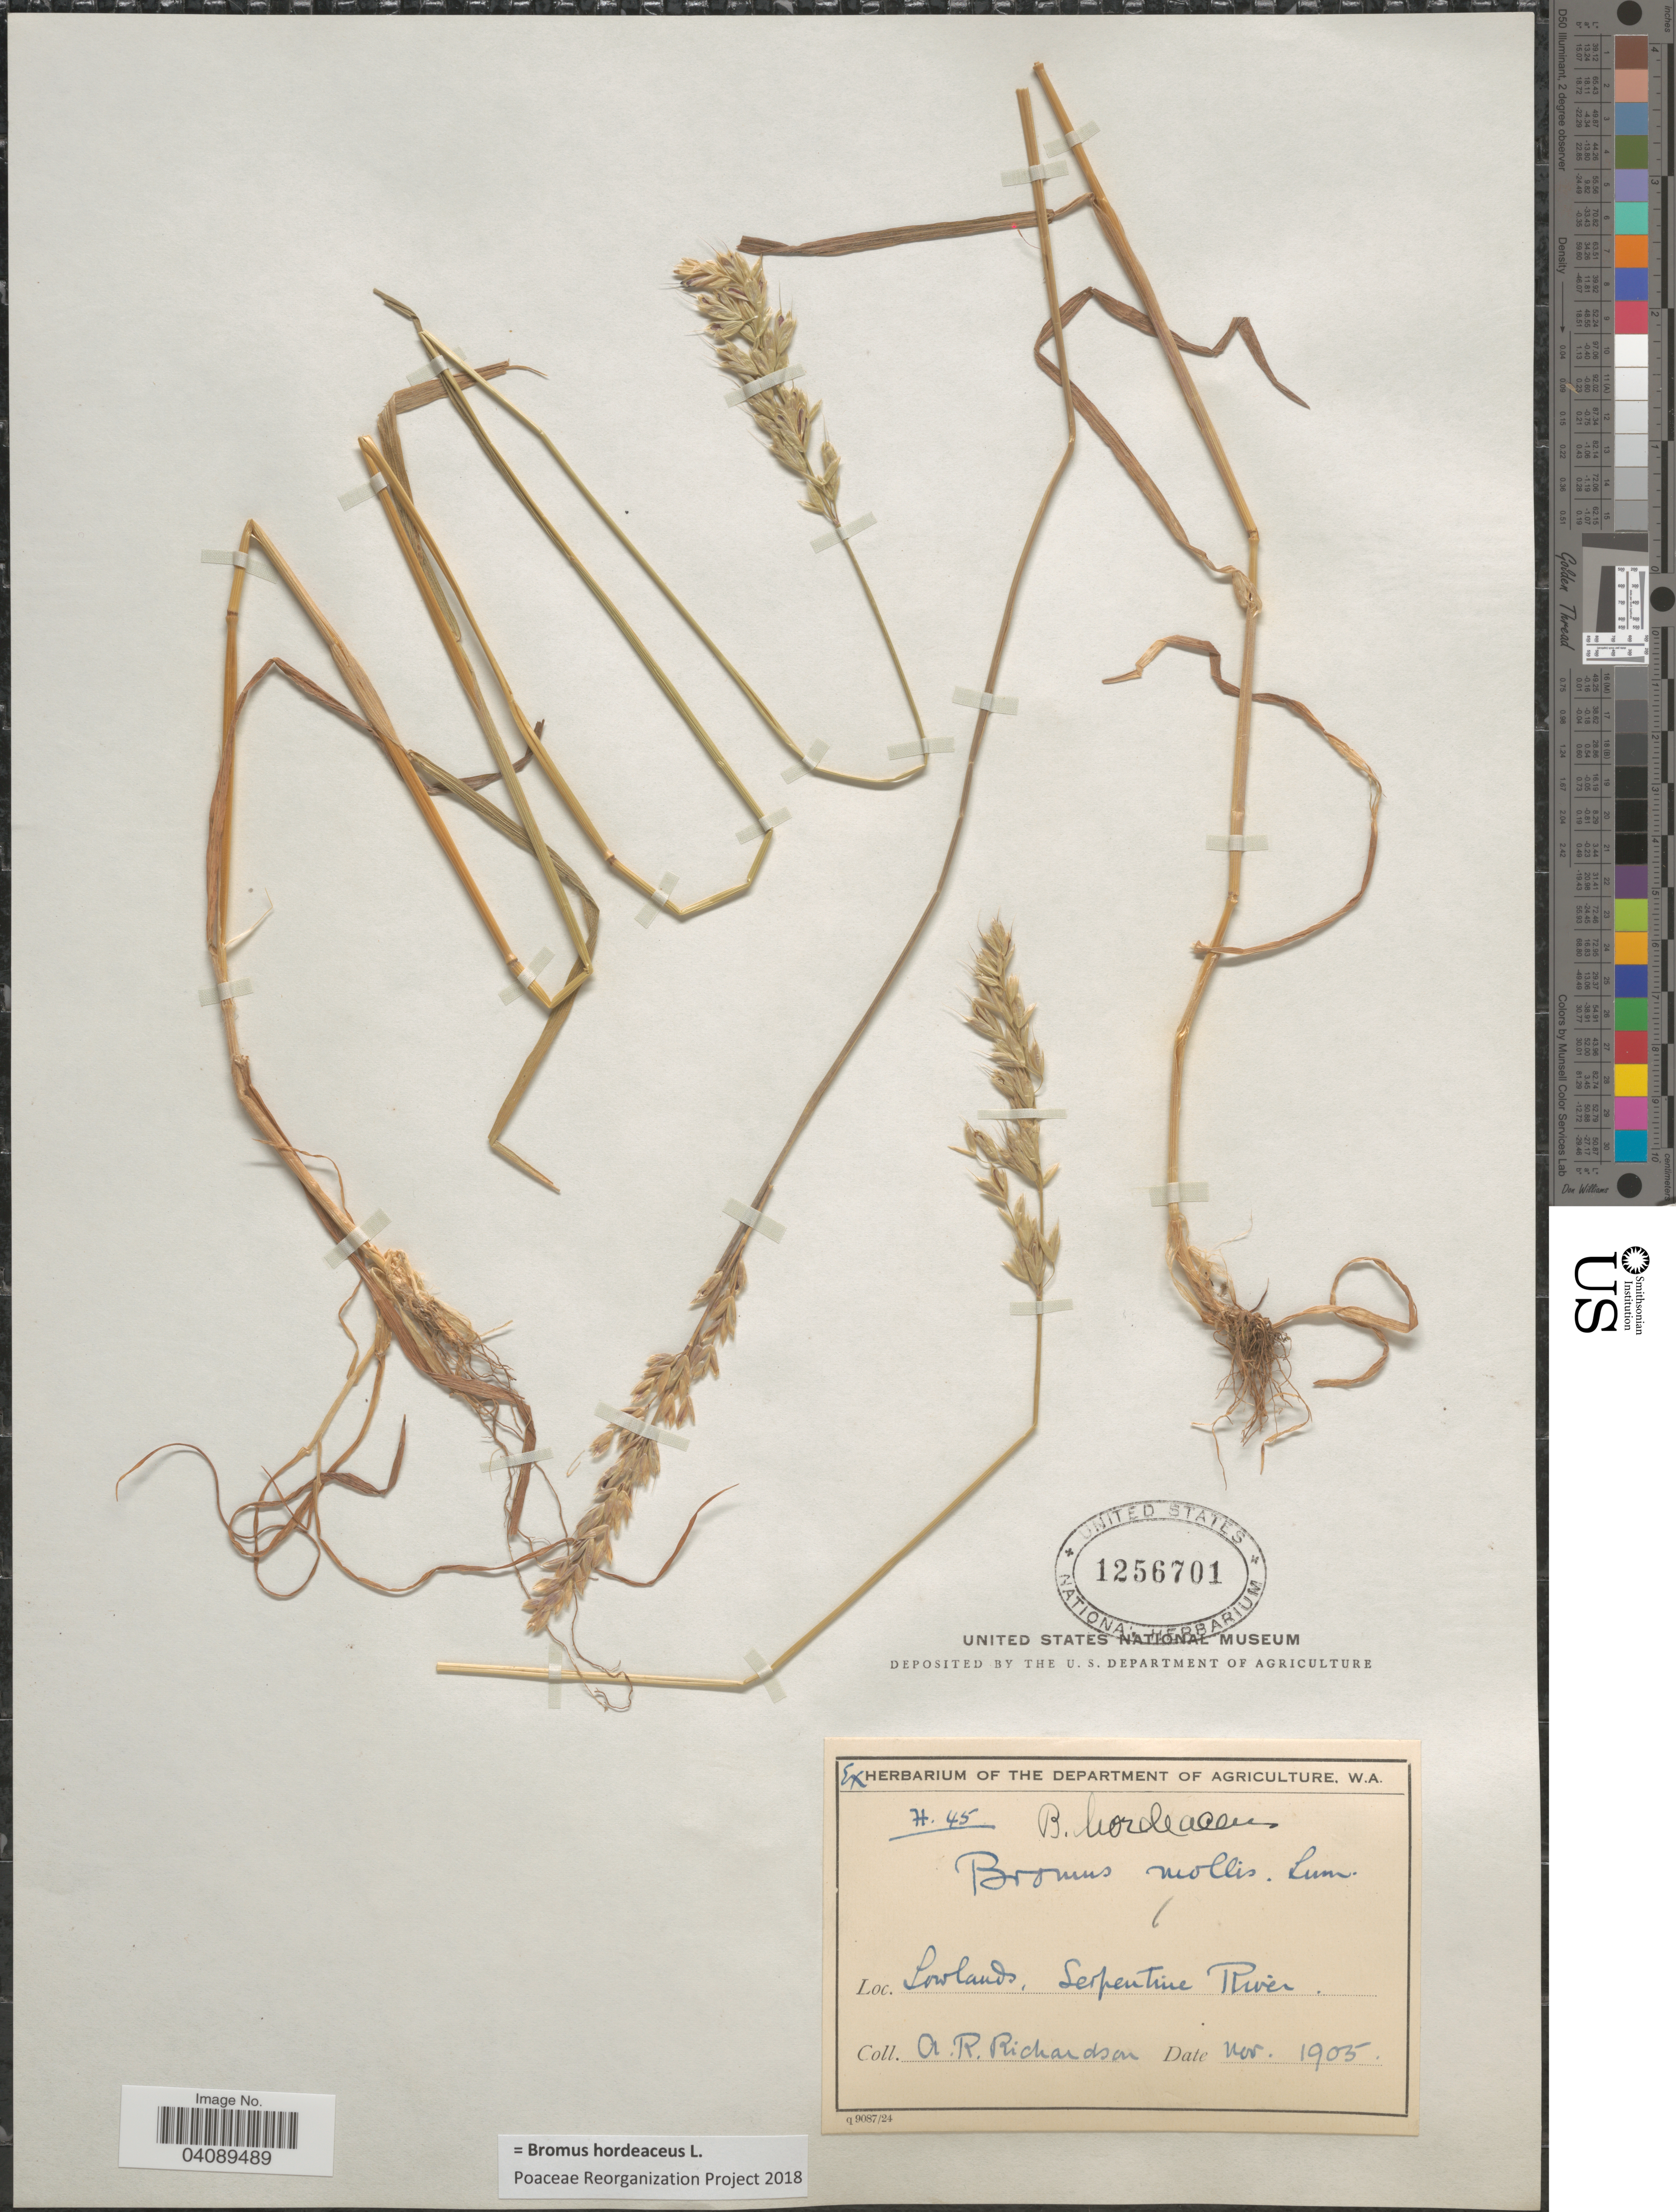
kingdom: Plantae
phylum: Tracheophyta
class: Liliopsida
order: Poales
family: Poaceae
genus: Bromus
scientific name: Bromus hordeaceus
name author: L.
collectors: A. Richardson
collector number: H45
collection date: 1905-11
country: Australia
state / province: Western Australia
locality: Lowlands, Serpentine River.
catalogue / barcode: US 1256701